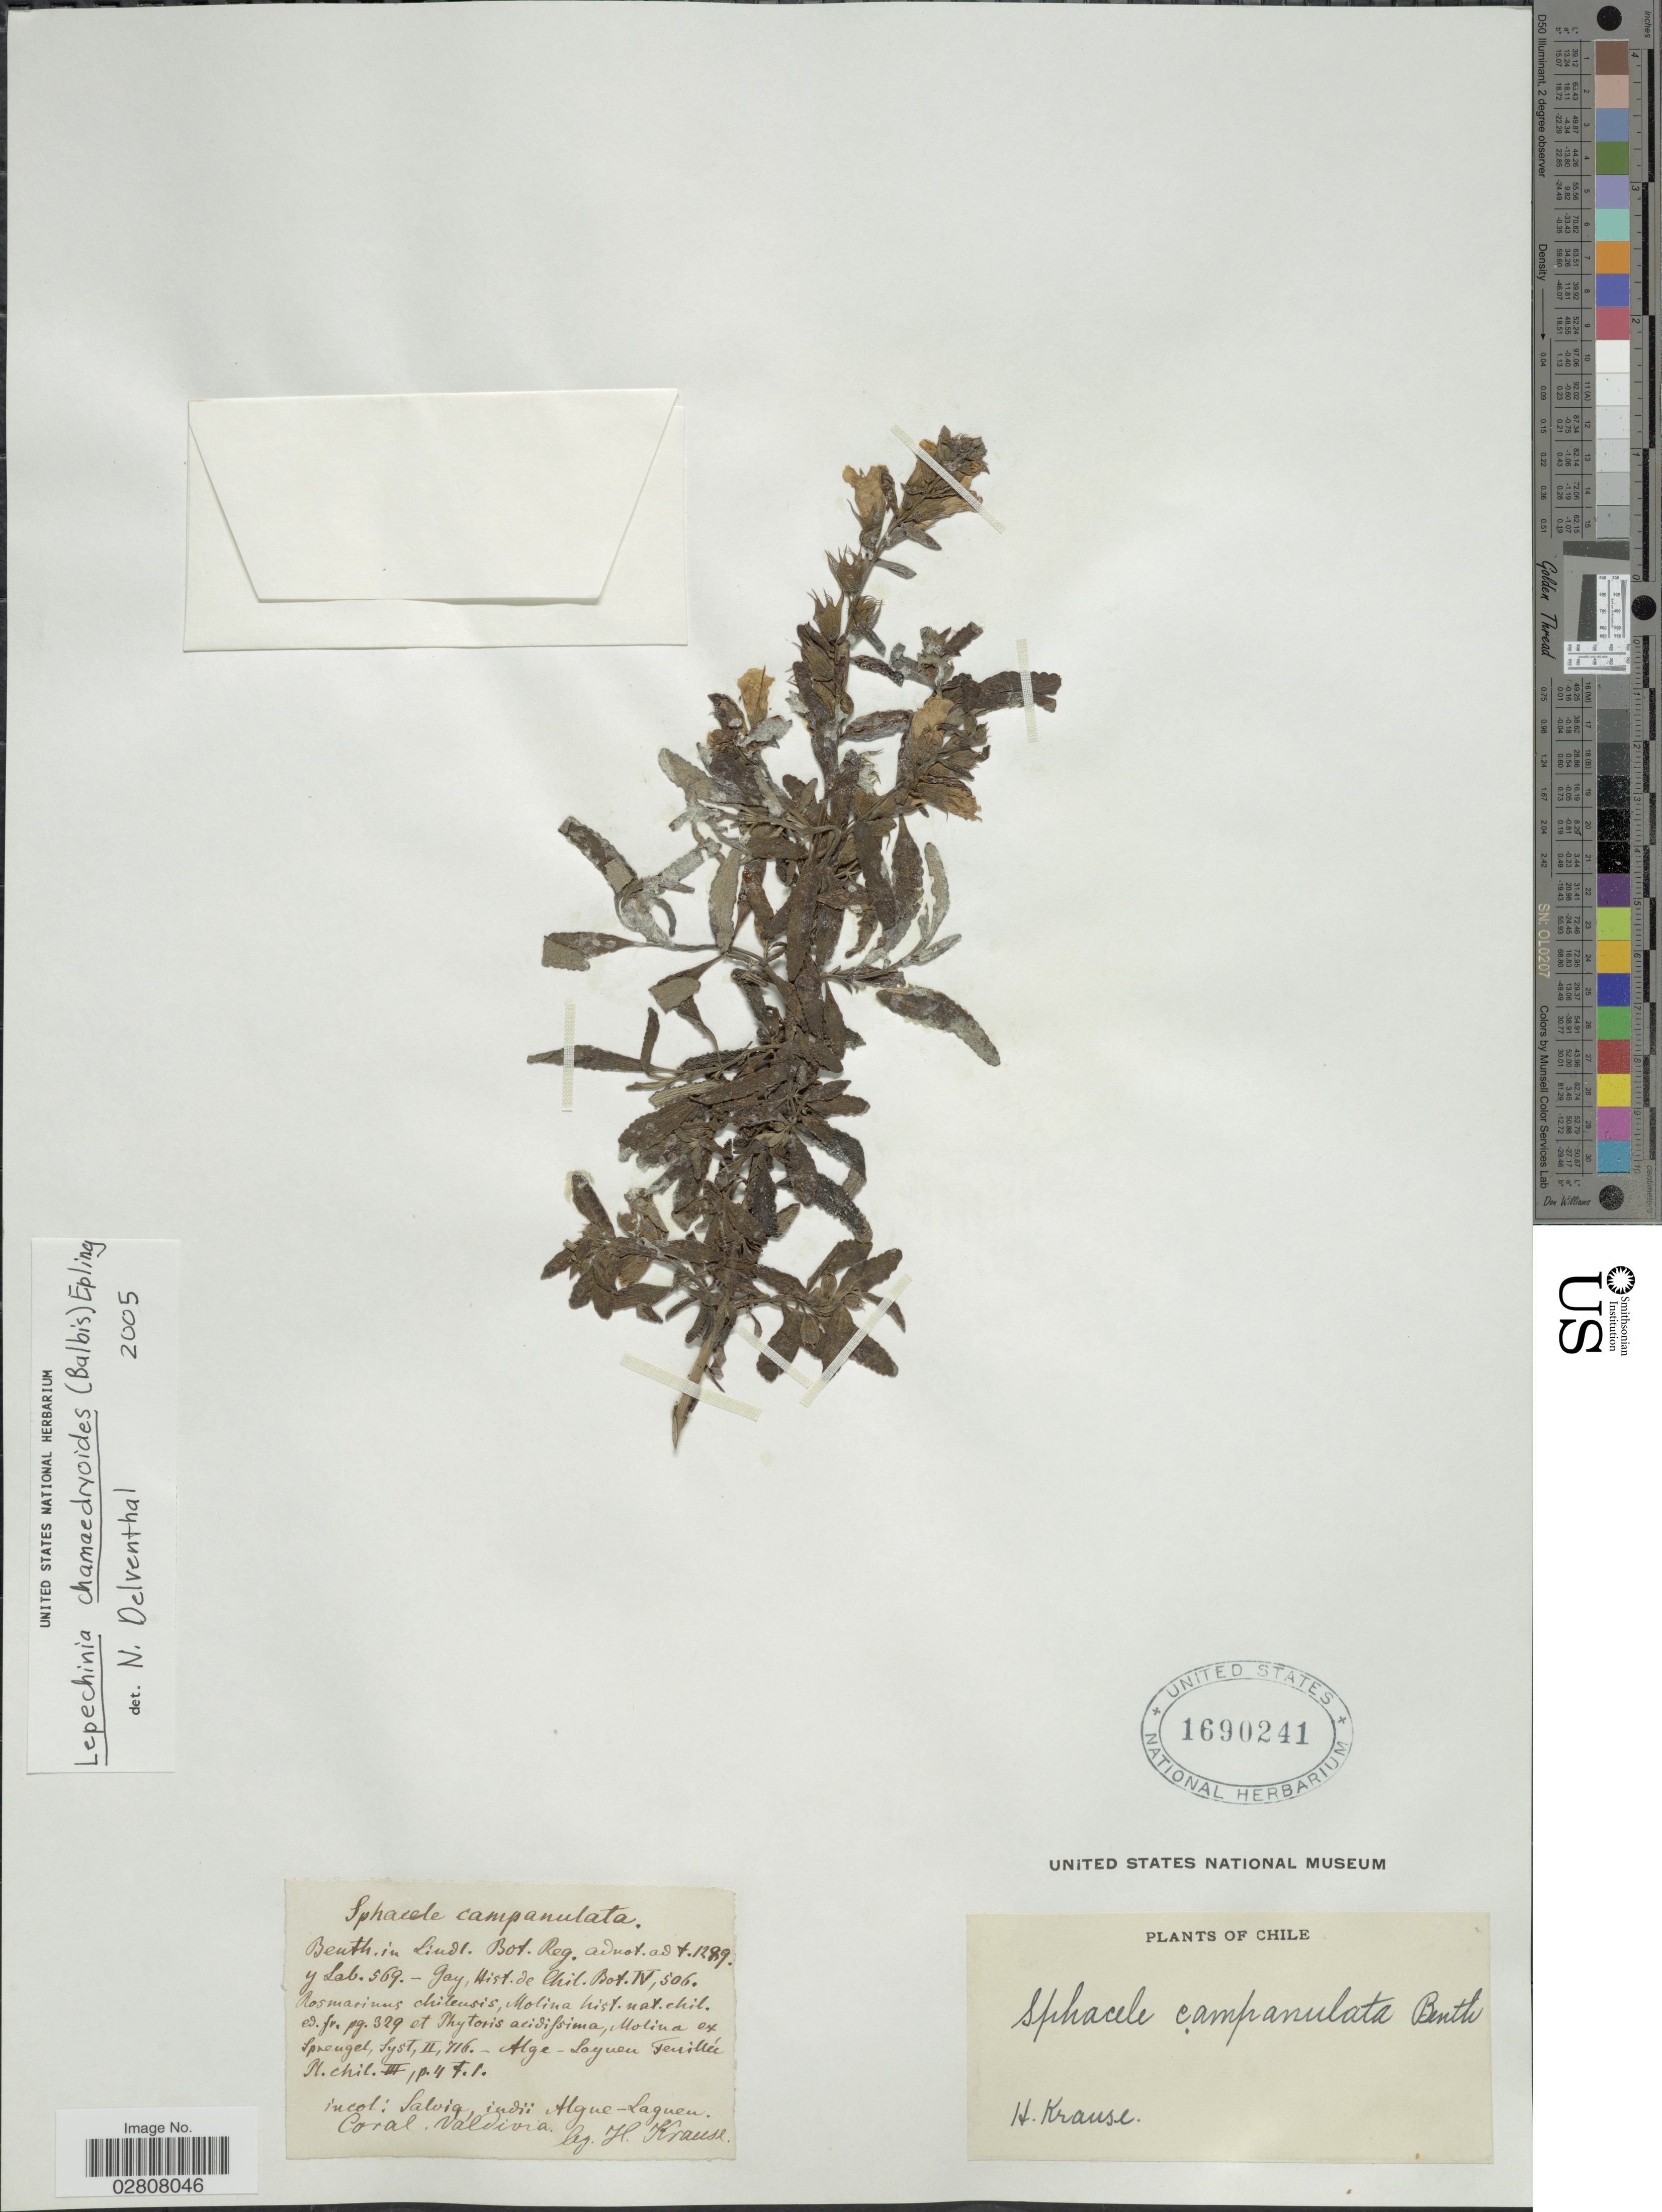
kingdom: Plantae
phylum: Tracheophyta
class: Magnoliopsida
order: Lamiales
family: Lamiaceae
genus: Lepechinia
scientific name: Lepechinia chamaedryoides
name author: (Balb.) Epling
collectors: H. Krause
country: Chile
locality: Coral Valdivia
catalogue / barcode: US 1690241